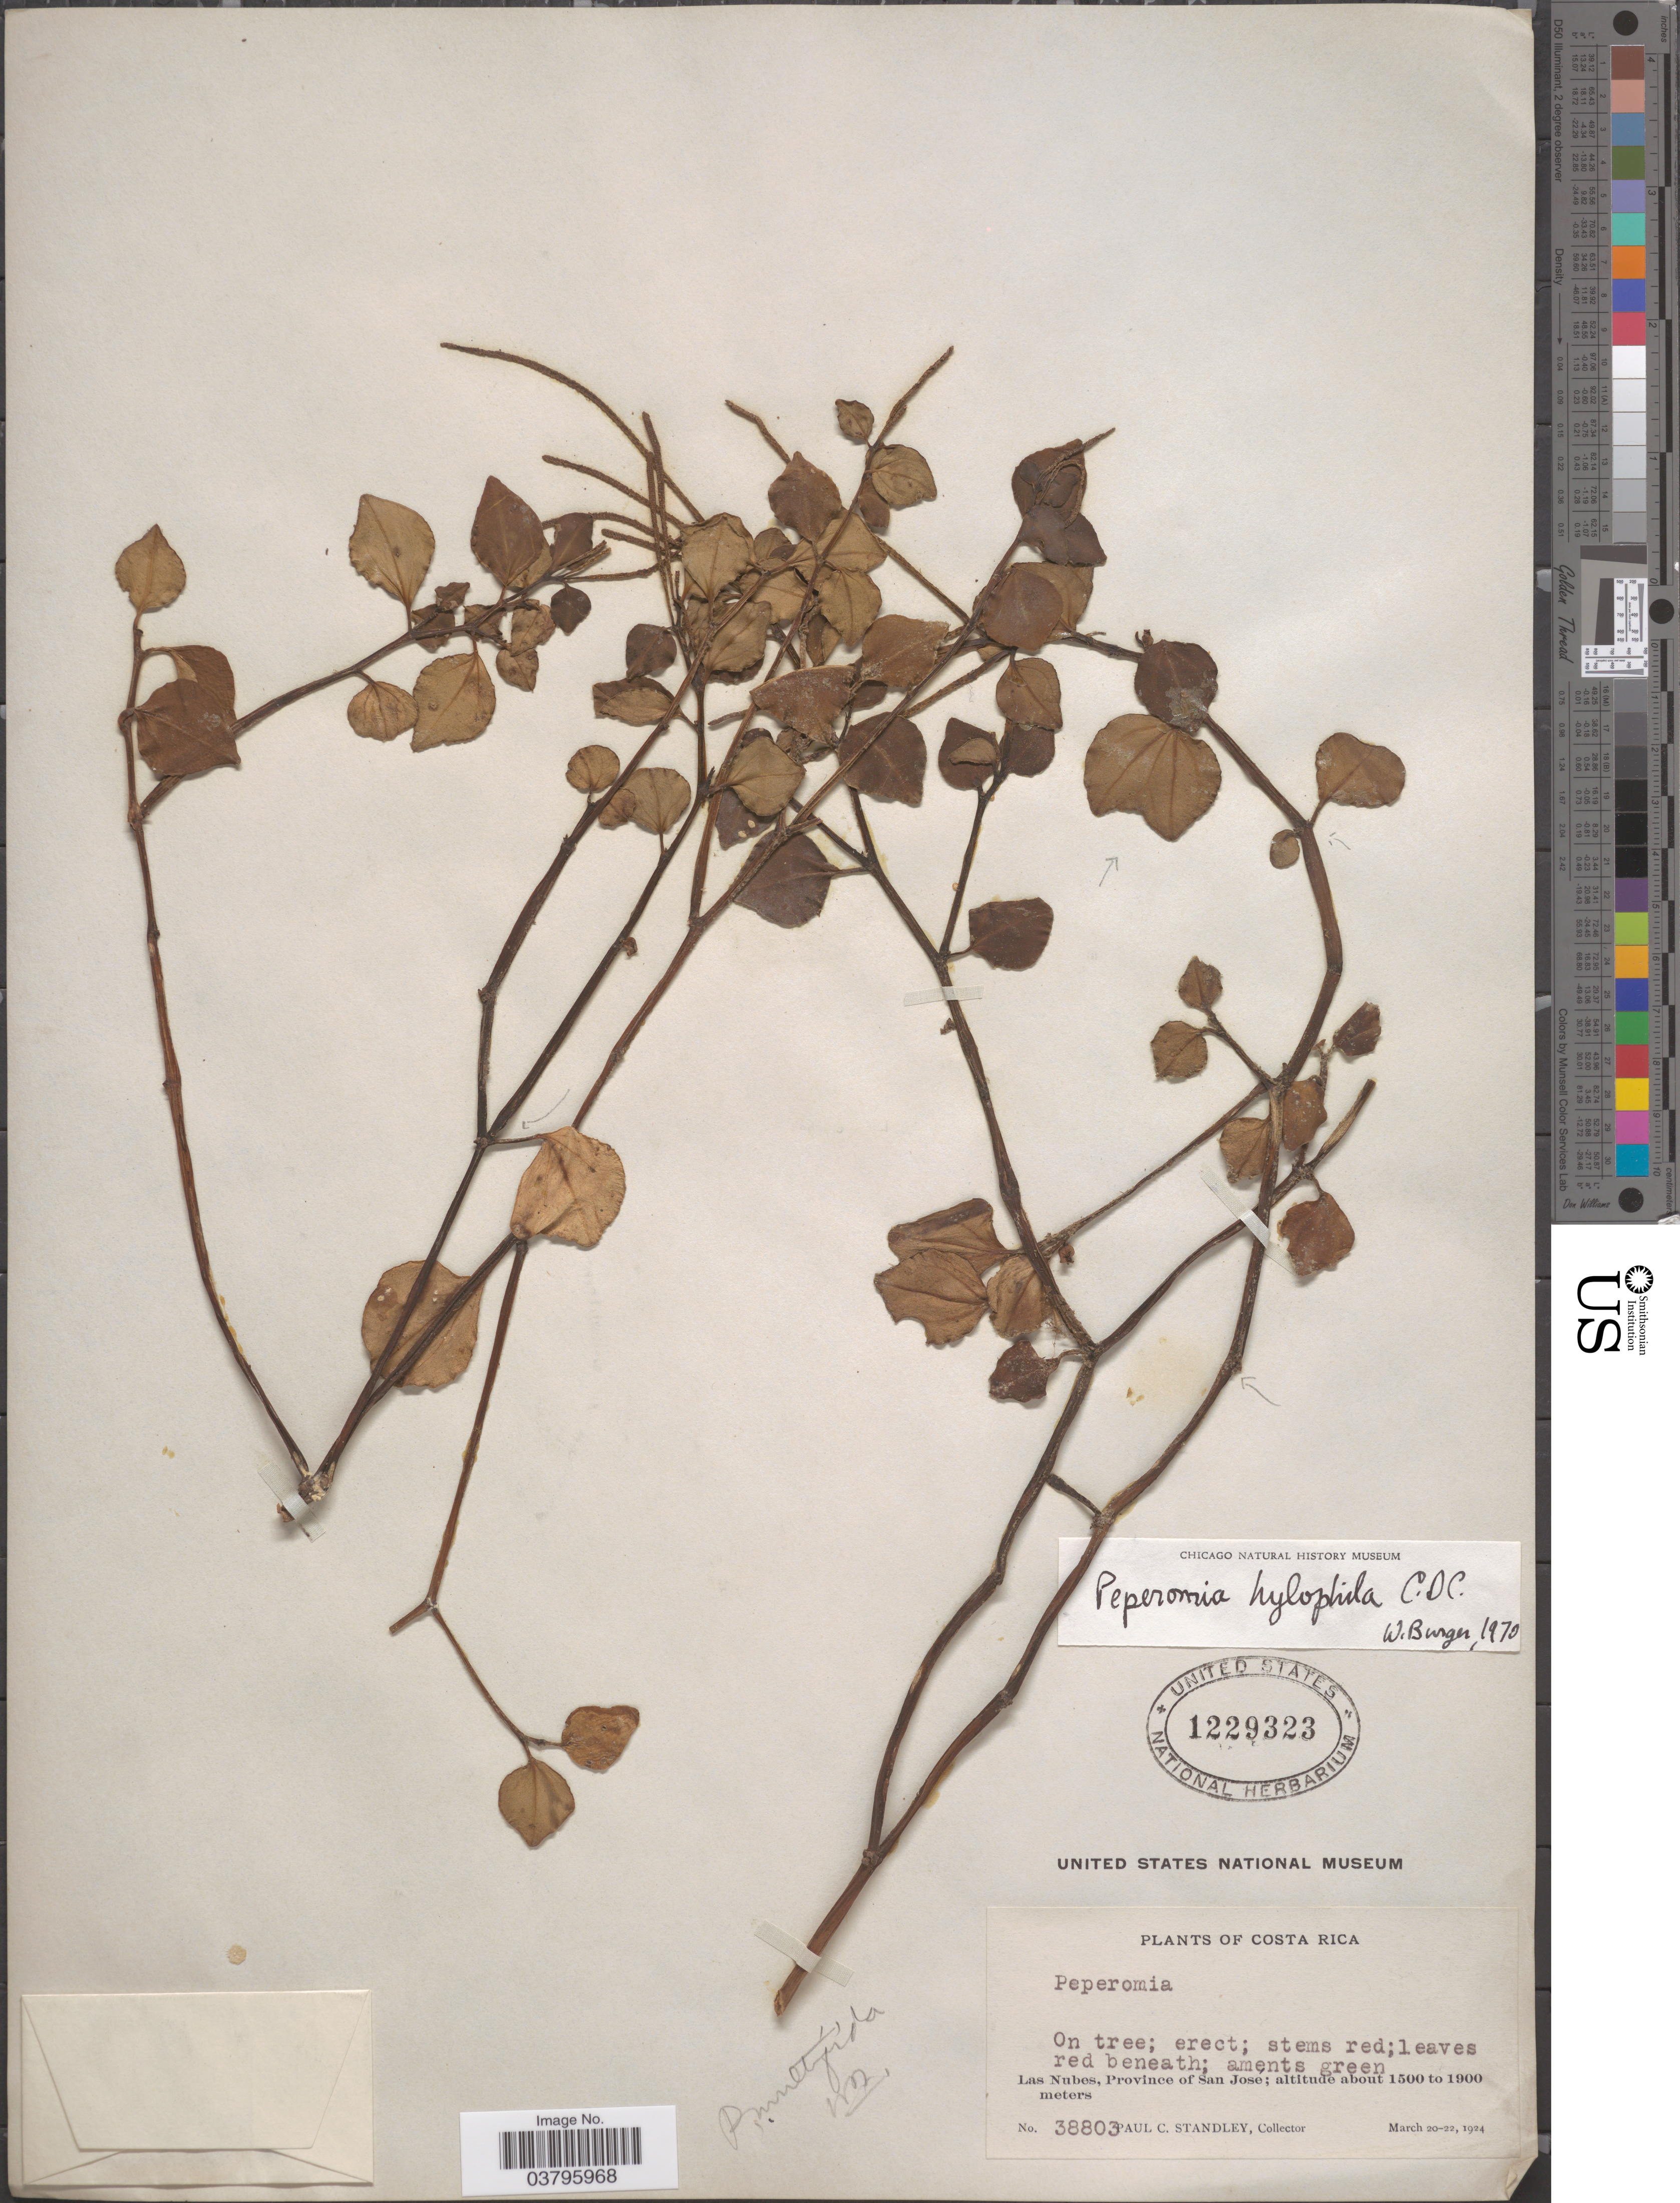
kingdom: Plantae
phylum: Tracheophyta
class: Magnoliopsida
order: Piperales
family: Piperaceae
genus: Peperomia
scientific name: Peperomia hylophila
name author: C. DC. in Pittier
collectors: P. C. Standley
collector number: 38803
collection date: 1924-03-20/1924-03-22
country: Costa Rica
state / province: San José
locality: Las Nubes.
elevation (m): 1500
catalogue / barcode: US 1229323